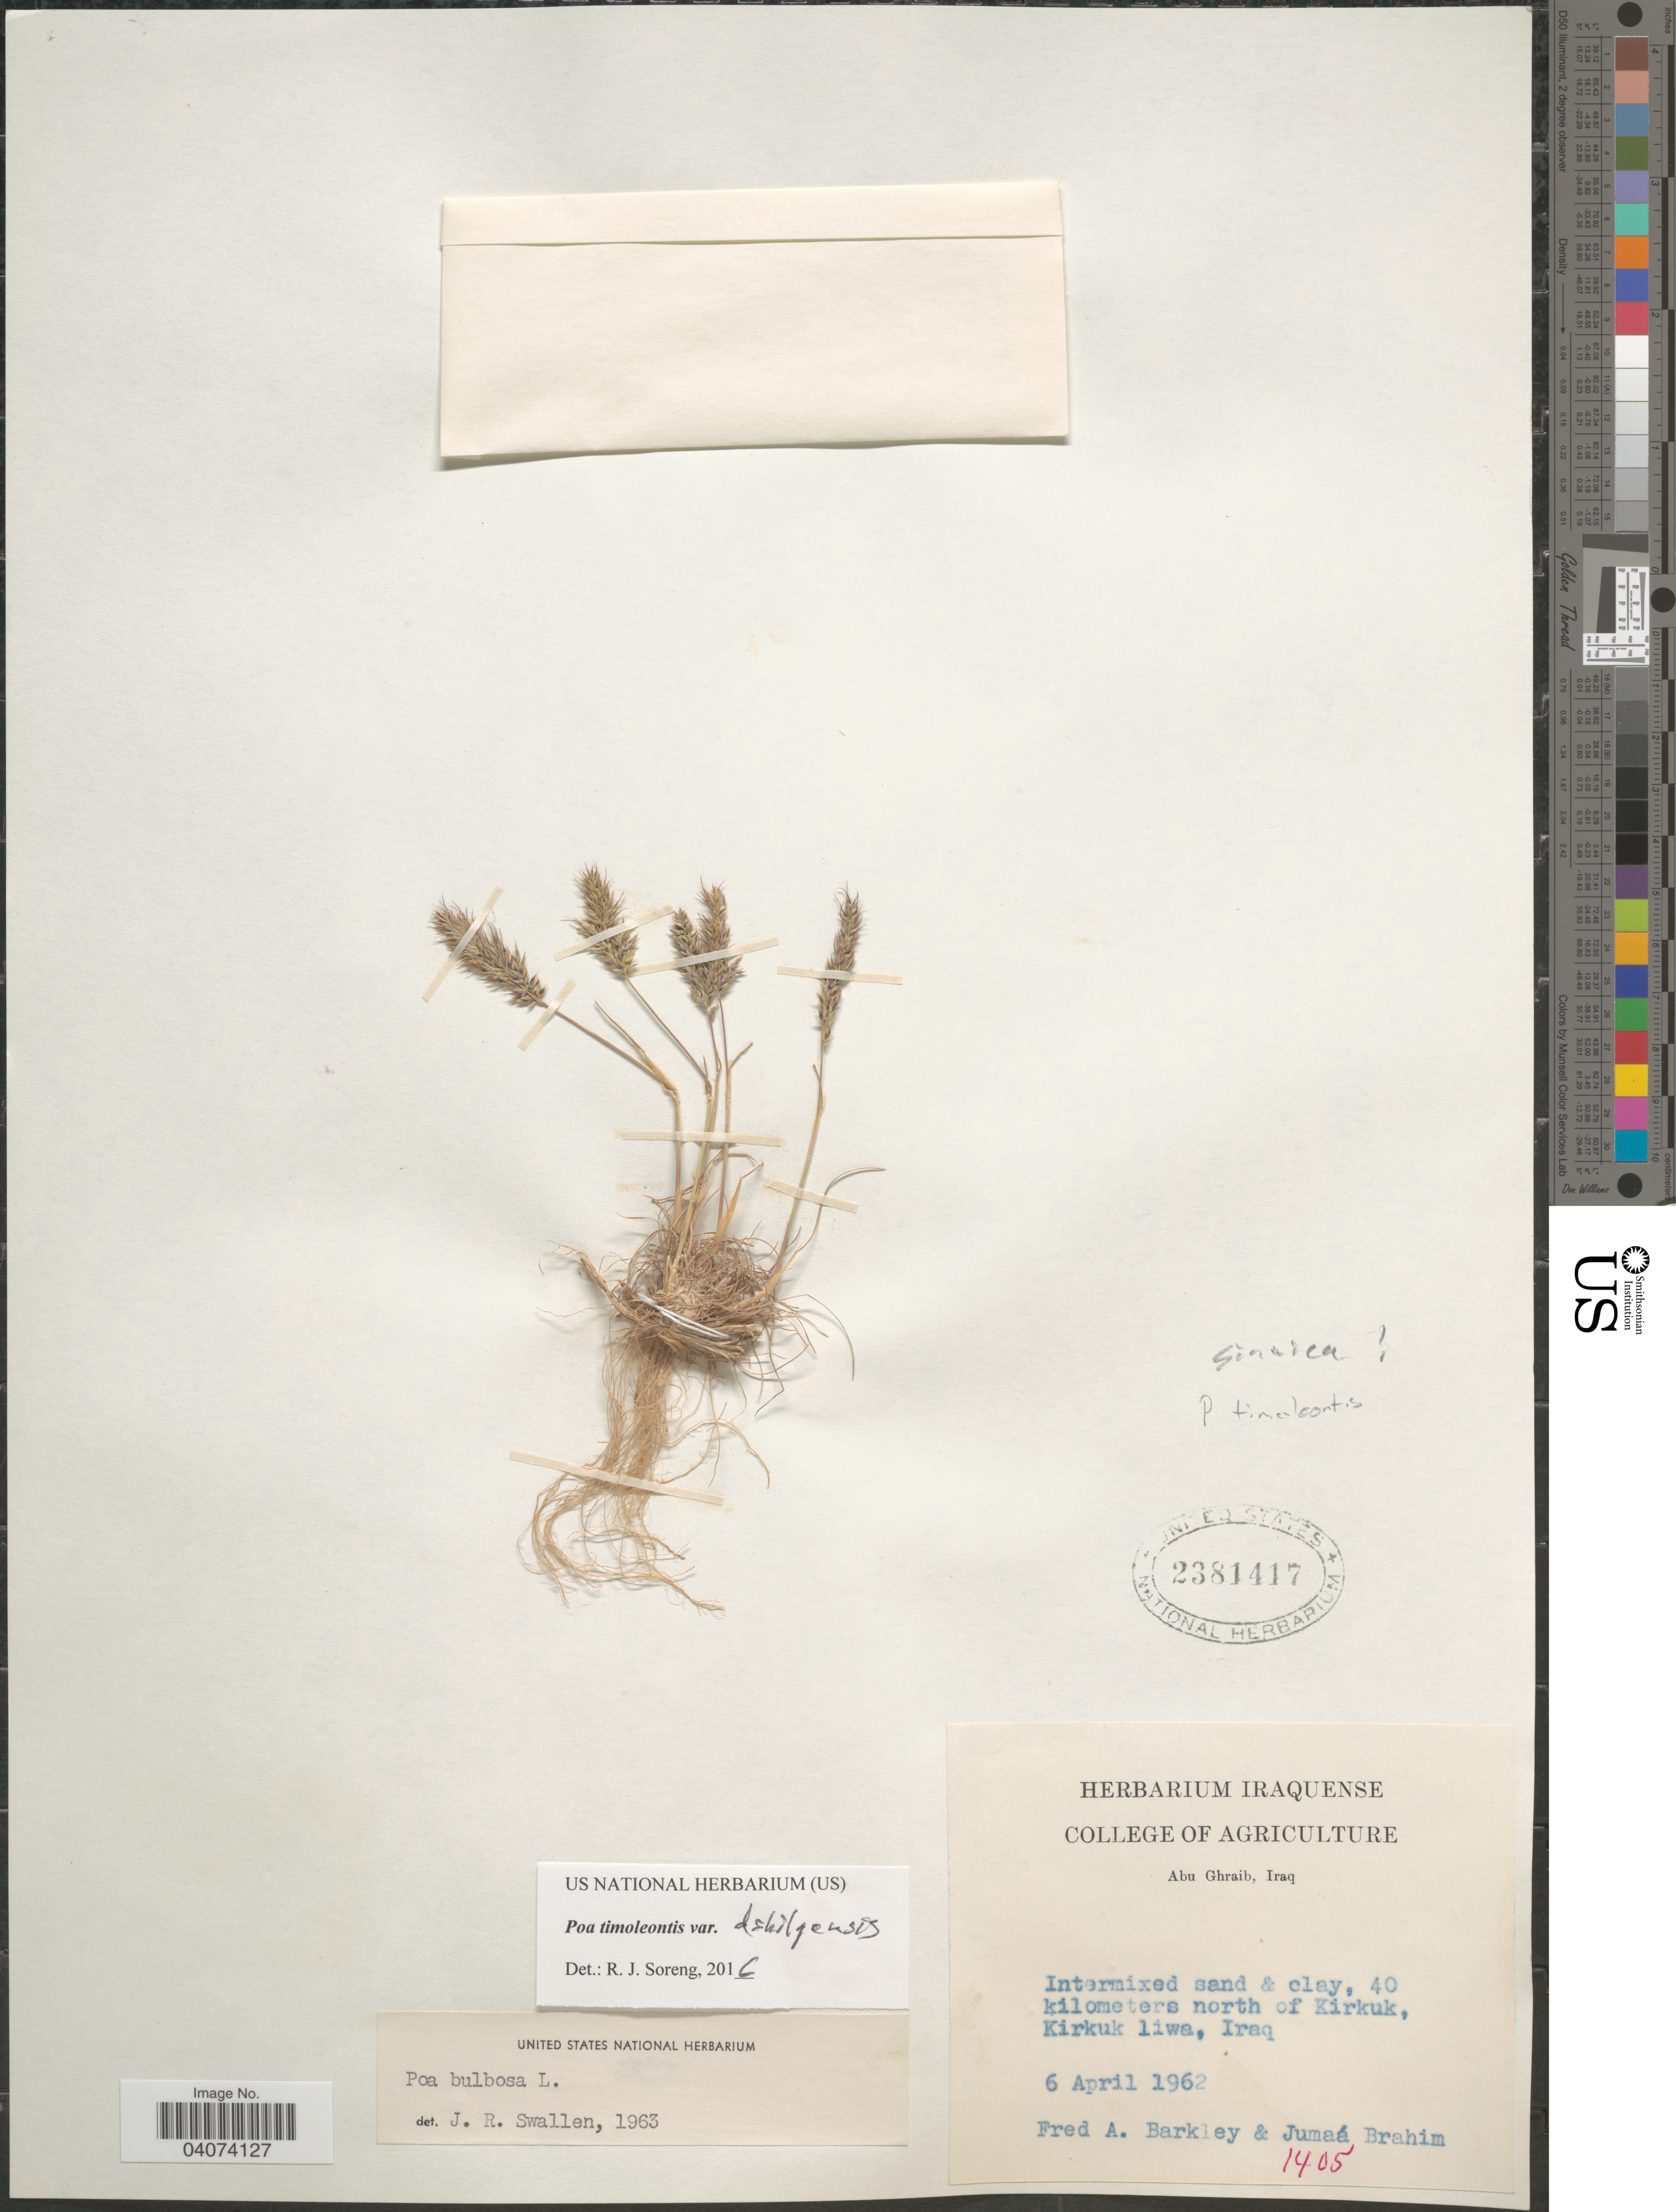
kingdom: Plantae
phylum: Tracheophyta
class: Liliopsida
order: Poales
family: Poaceae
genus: Poa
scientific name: Poa timoleontis var. dshilgensis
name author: (Roshev.) Tzvelev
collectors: F. A. Barkley & Brahim M., J.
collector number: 1405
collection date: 1962-04-06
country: Iraq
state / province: Kirkūk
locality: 40 kilometers north of Kirkuk, Kirkuk liwa.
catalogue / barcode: US 2381417